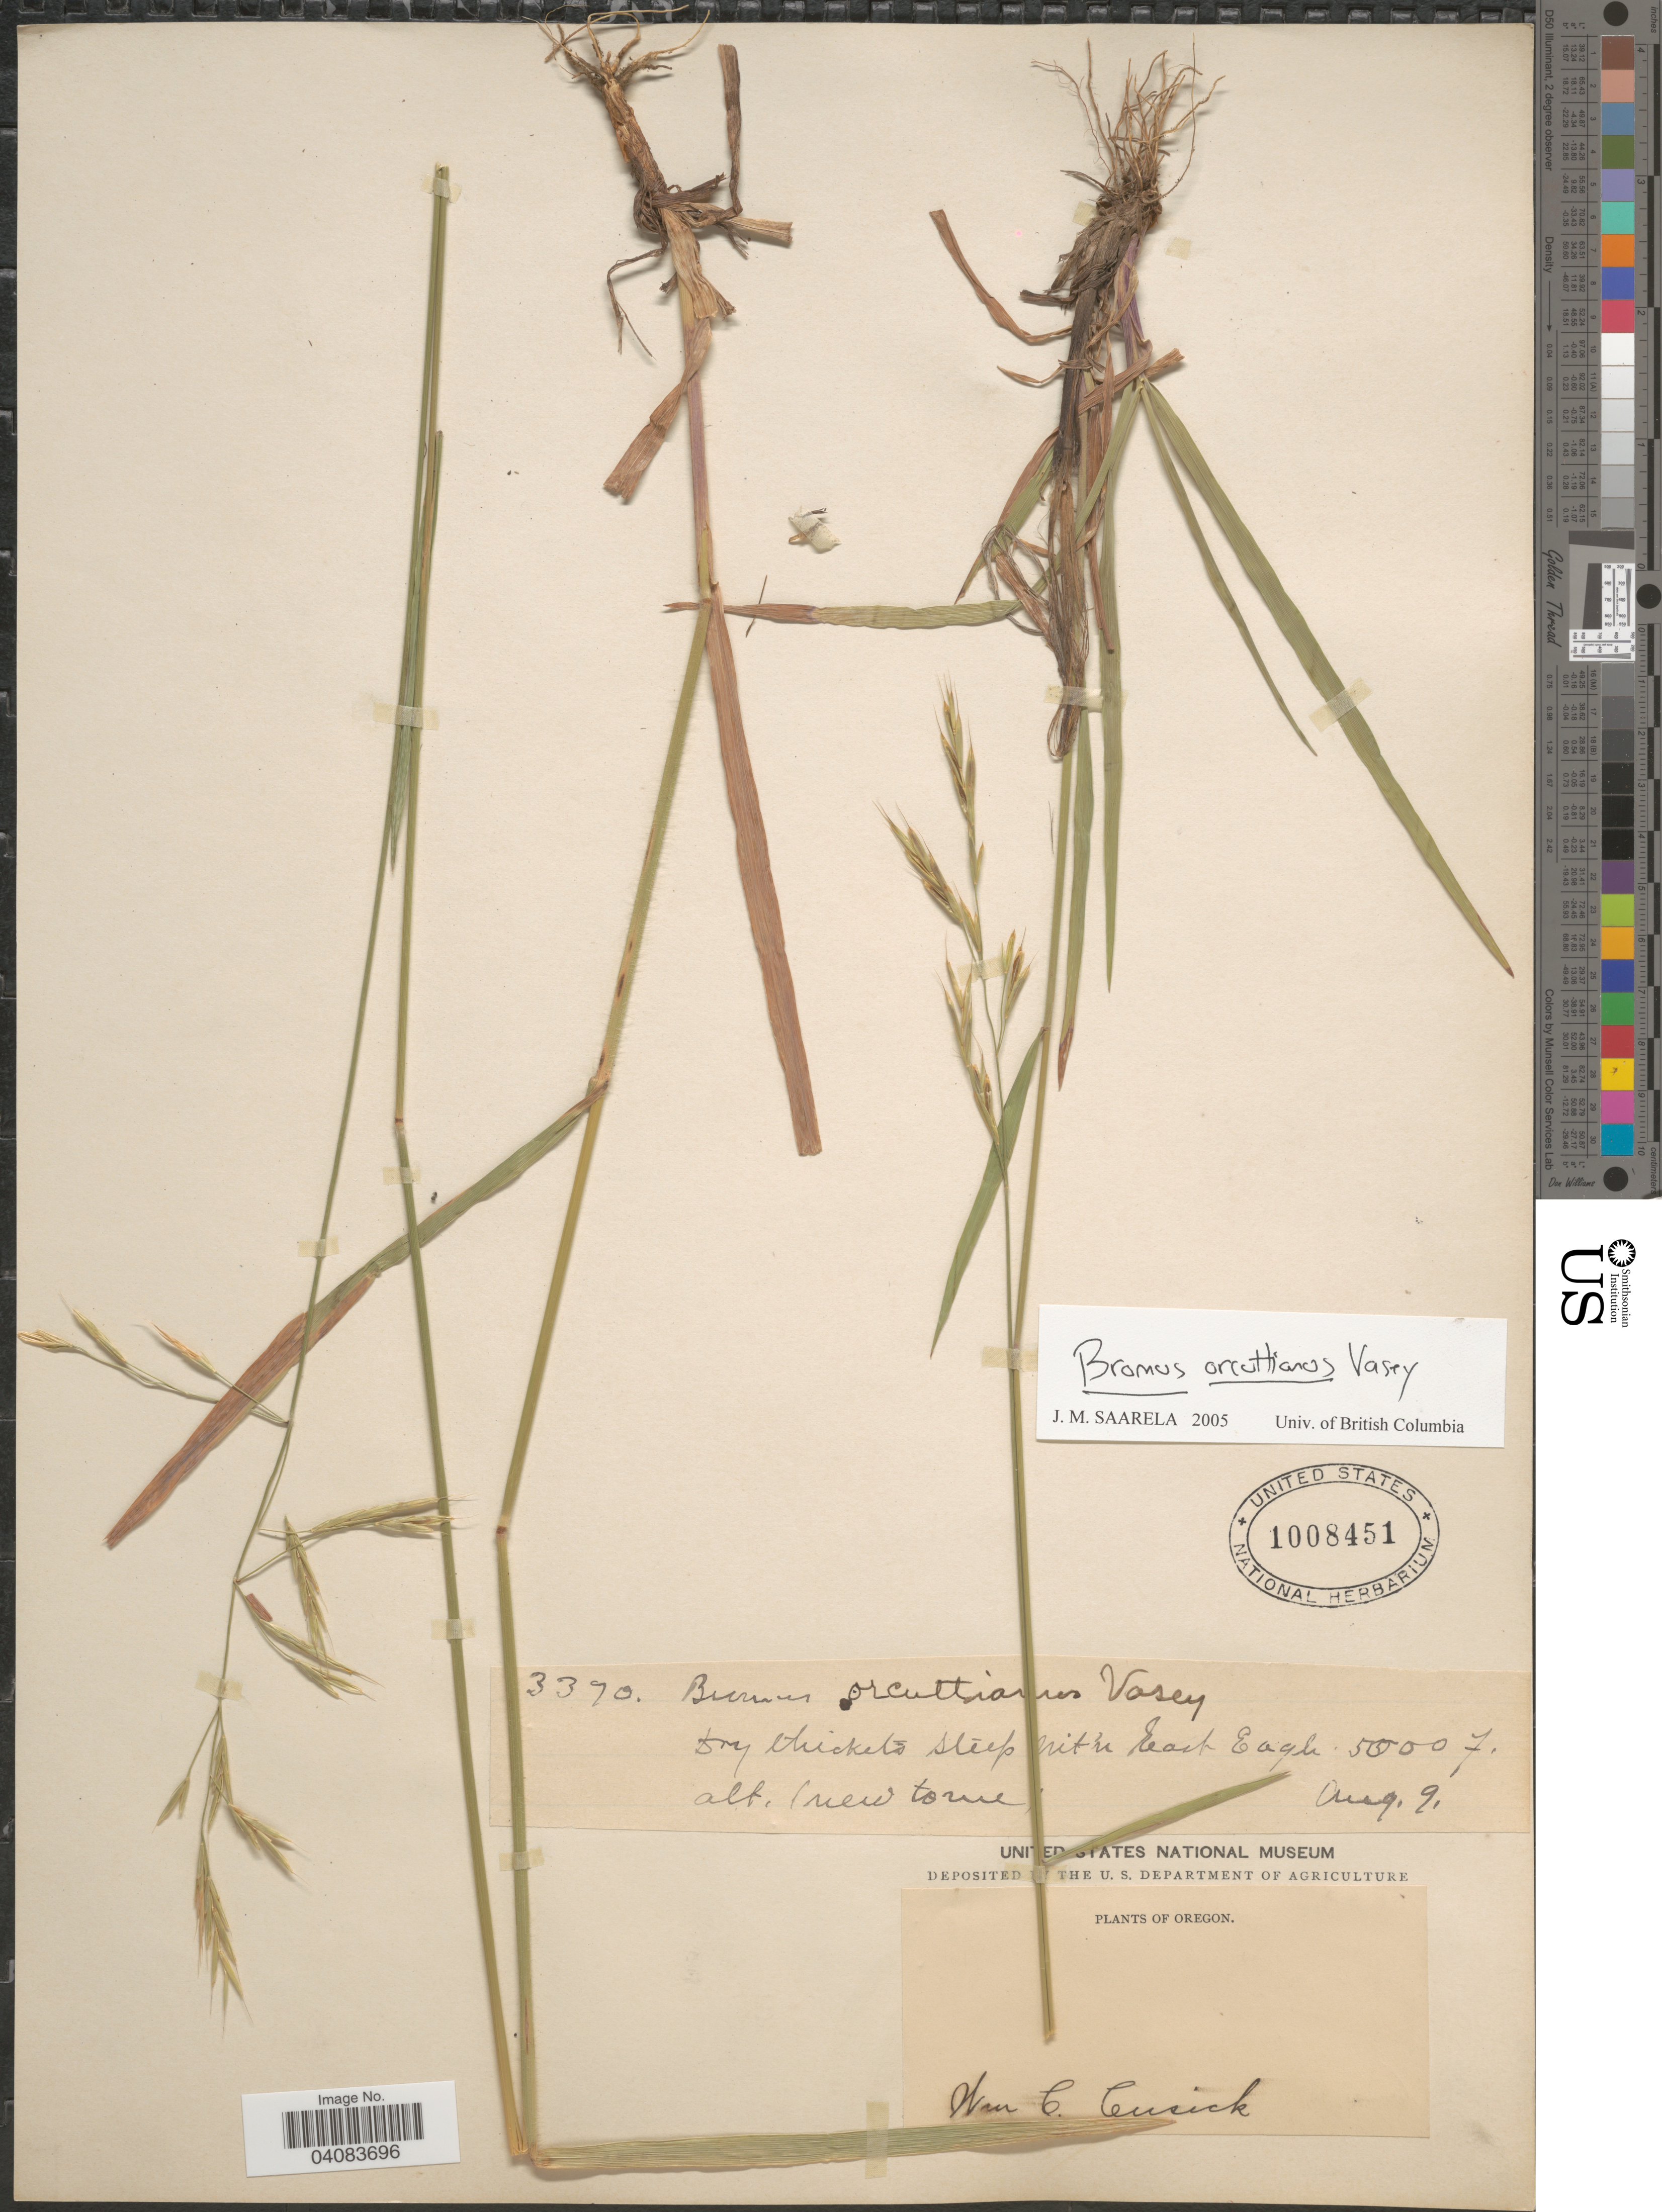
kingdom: Plantae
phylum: Tracheophyta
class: Liliopsida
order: Poales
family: Poaceae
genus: Bromus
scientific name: Bromus orcuttianus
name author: Vasey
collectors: W. C. Cusick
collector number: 3370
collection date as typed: Transcribed d/m/y: /8/9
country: United States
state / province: Oregon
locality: Dry thickets steep within East Eagle.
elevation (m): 1524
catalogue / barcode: US 1008451